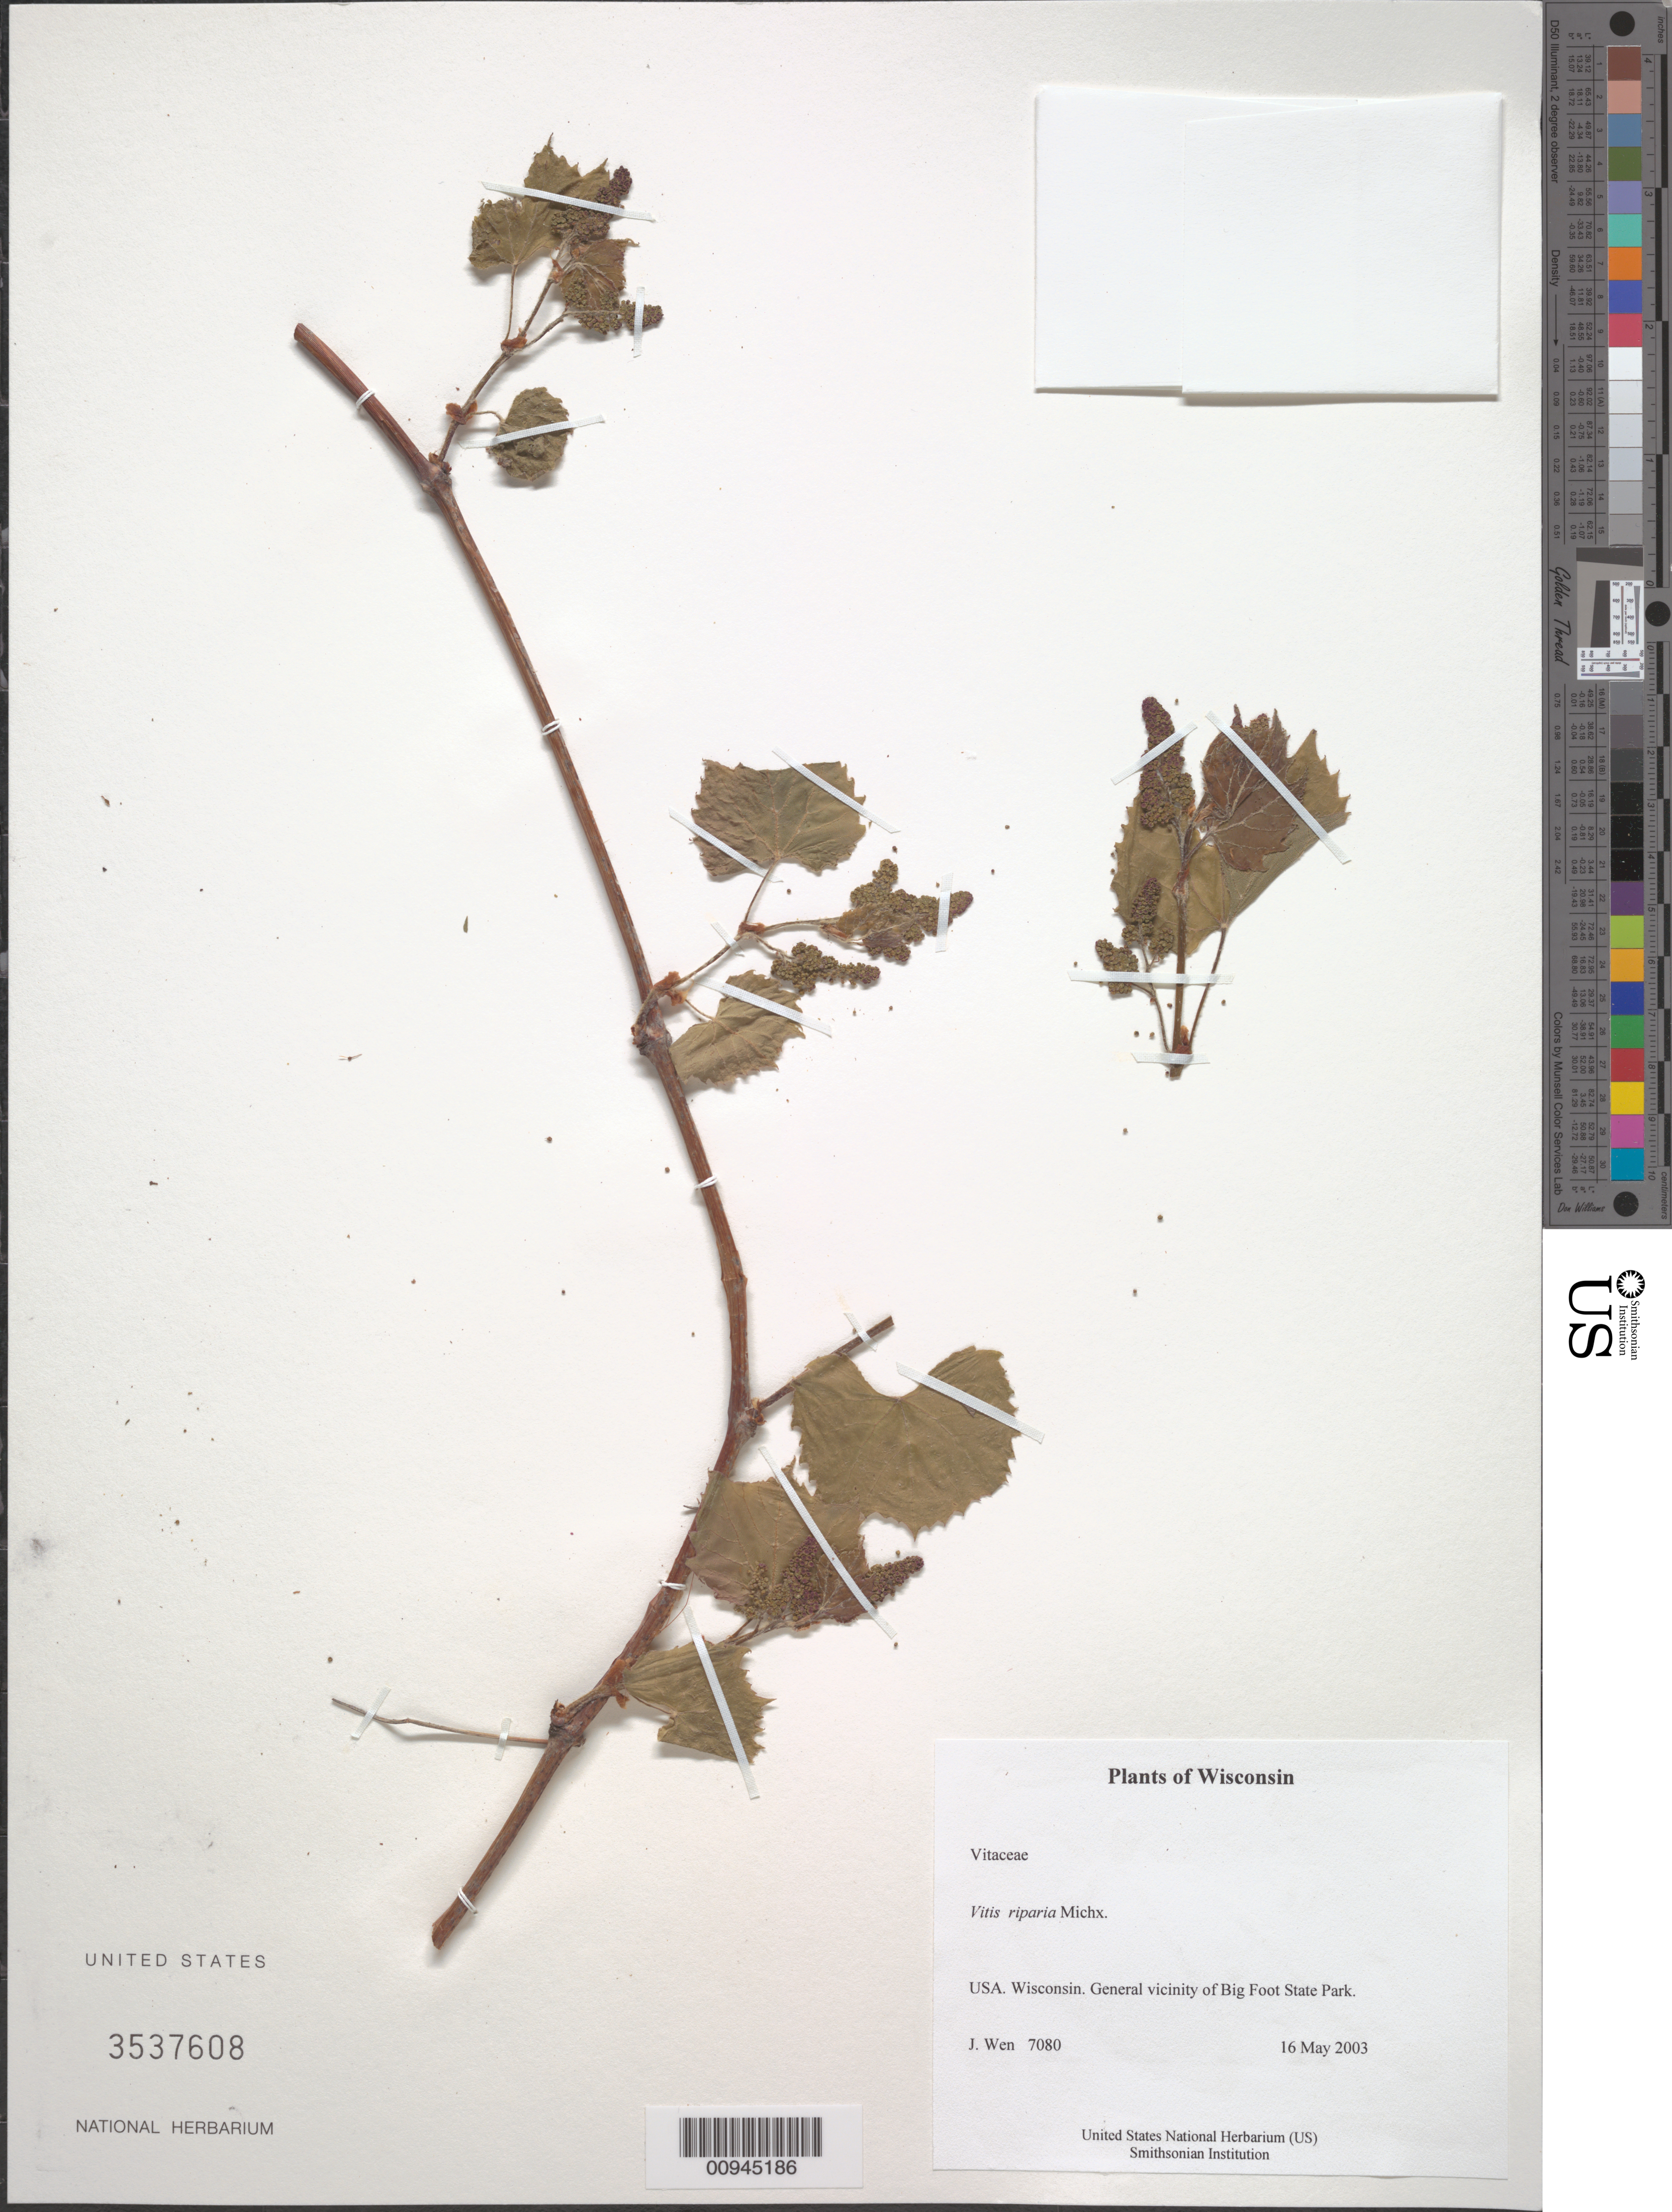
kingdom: Plantae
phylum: Tracheophyta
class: Magnoliopsida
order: Vitales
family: Vitaceae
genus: Vitis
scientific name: Vitis riparia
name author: Michx.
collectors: J. Wen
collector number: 7080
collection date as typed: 16 May 2003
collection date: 2003-05-16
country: United States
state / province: Wisconsin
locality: General vicinity of Big Foot State Park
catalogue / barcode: US 3537608